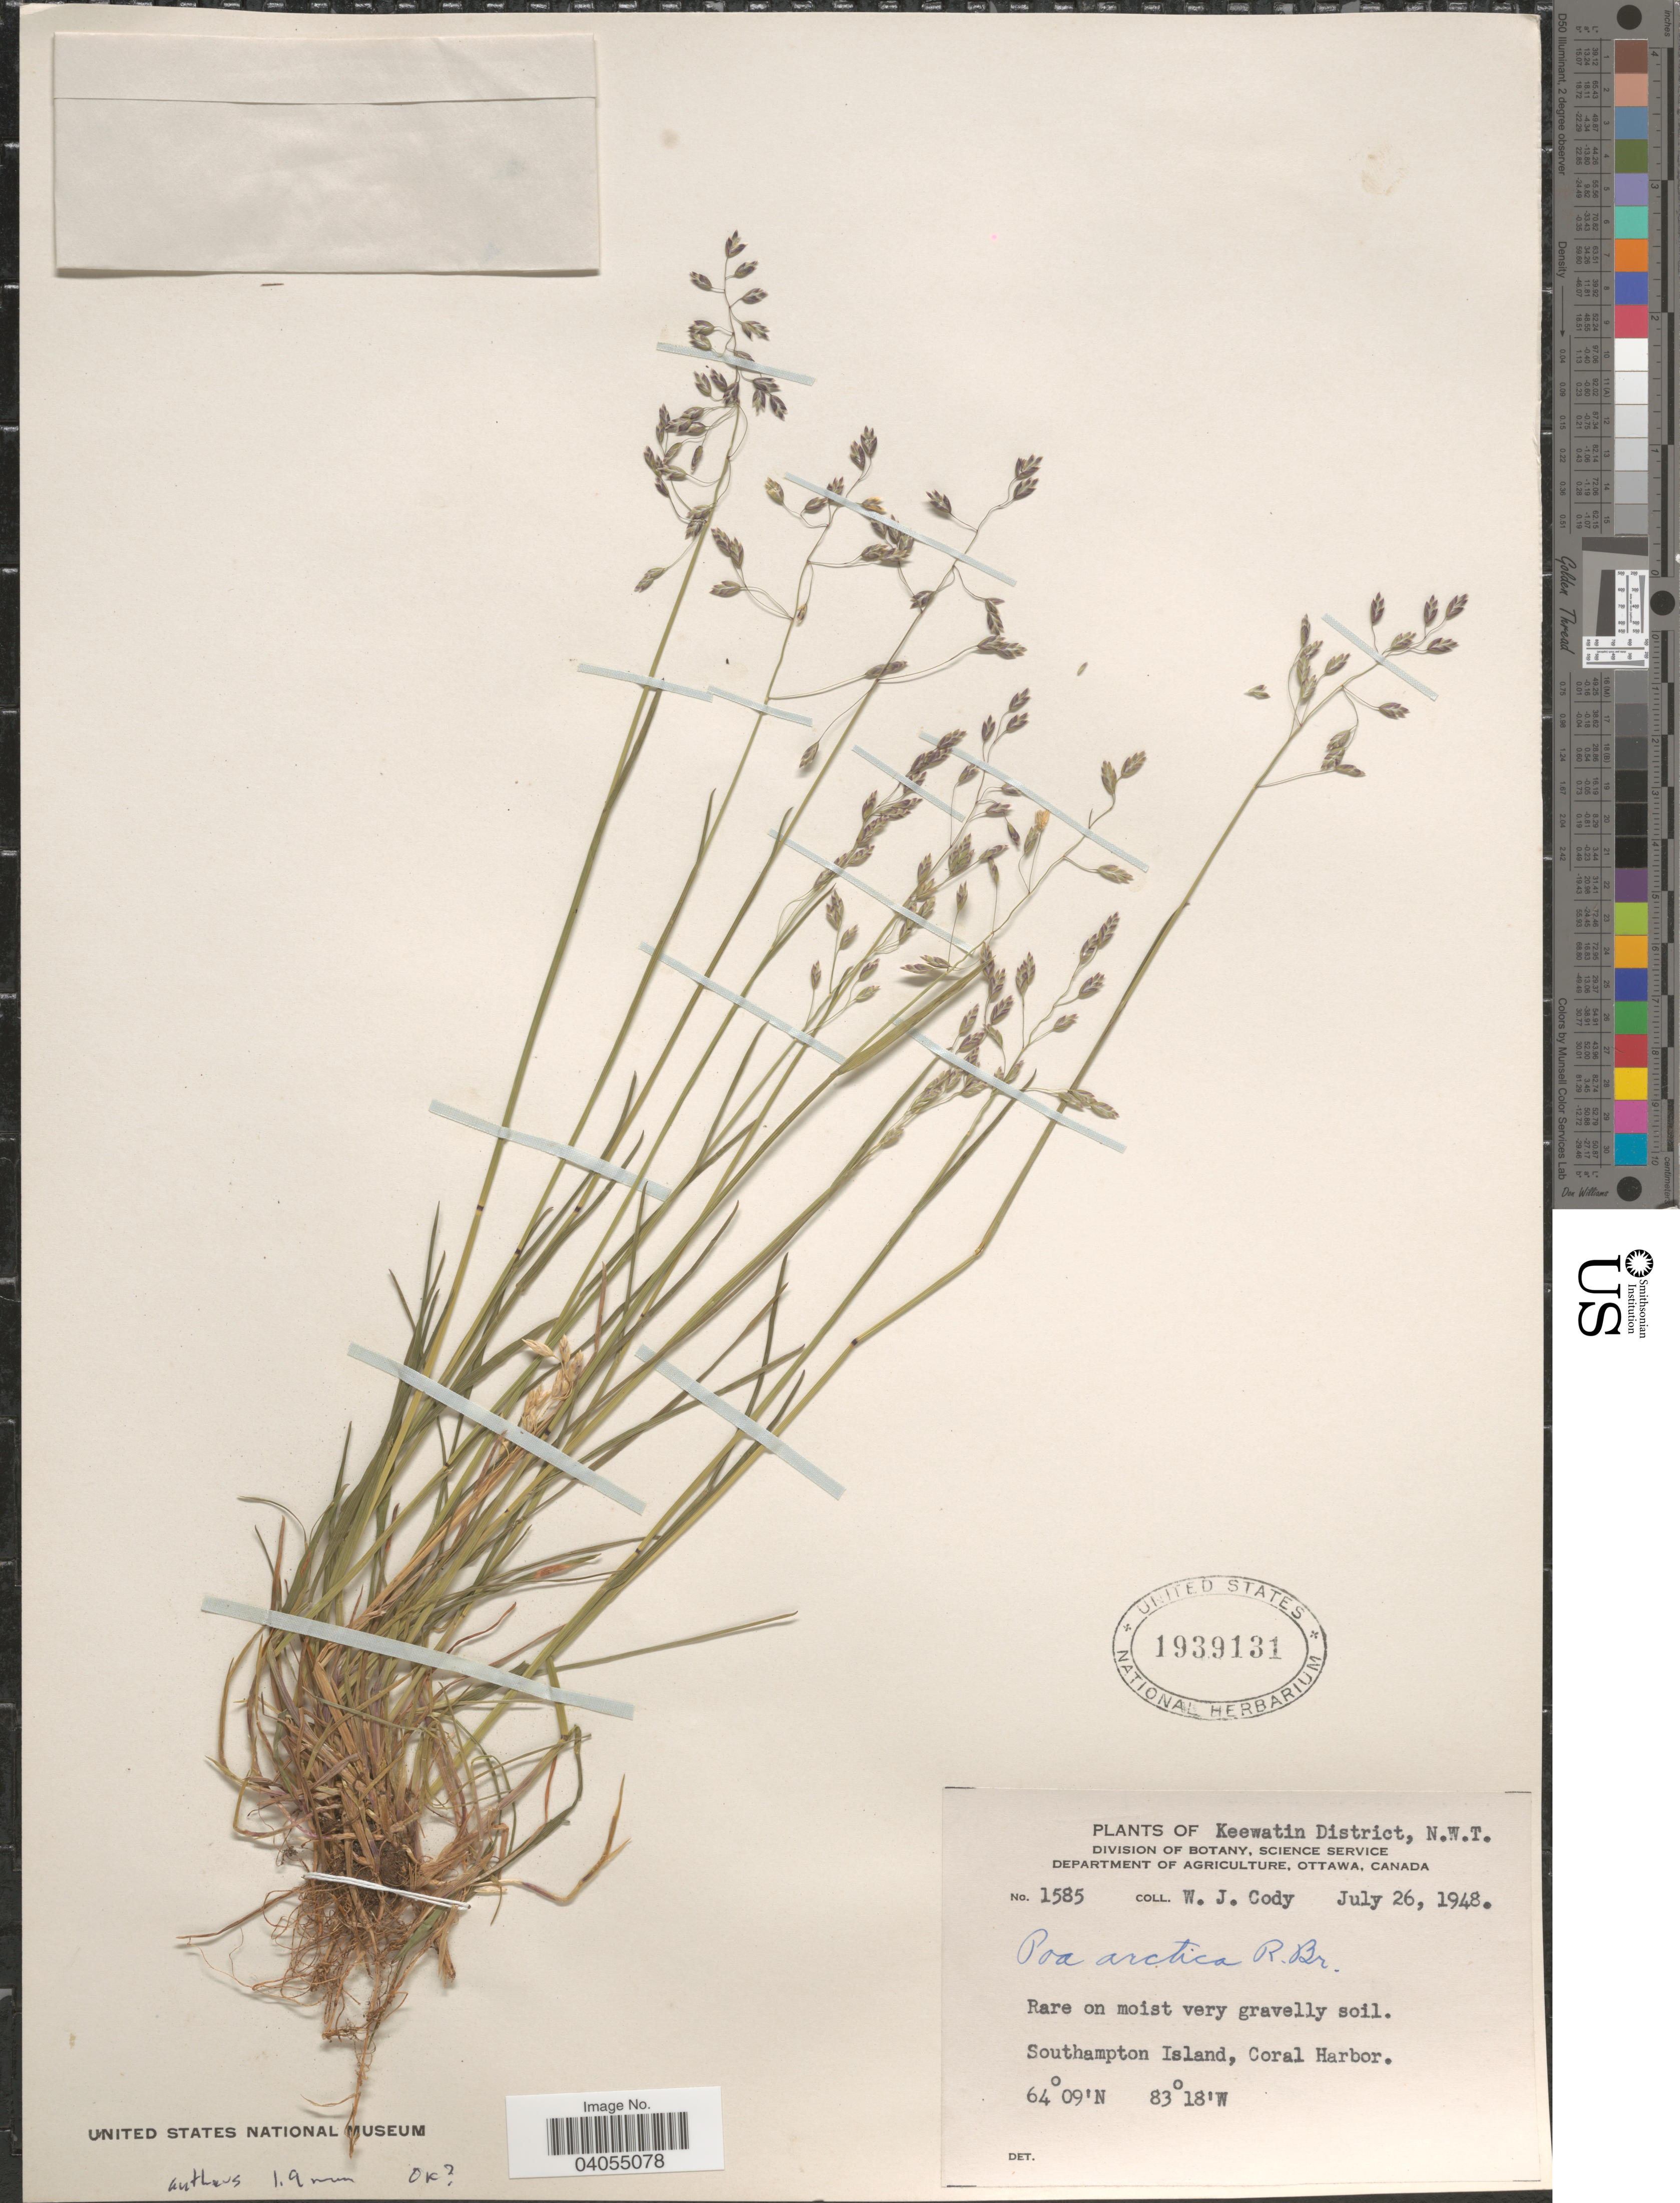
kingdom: Plantae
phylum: Tracheophyta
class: Liliopsida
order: Poales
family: Poaceae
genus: Poa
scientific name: Poa arctica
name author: R. Br.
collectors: W. Cody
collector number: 1585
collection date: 1948-07-26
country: Canada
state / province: Northwest Territories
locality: Keewatin District. Southampton Island, Coral Harbor.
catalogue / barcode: US 1939131